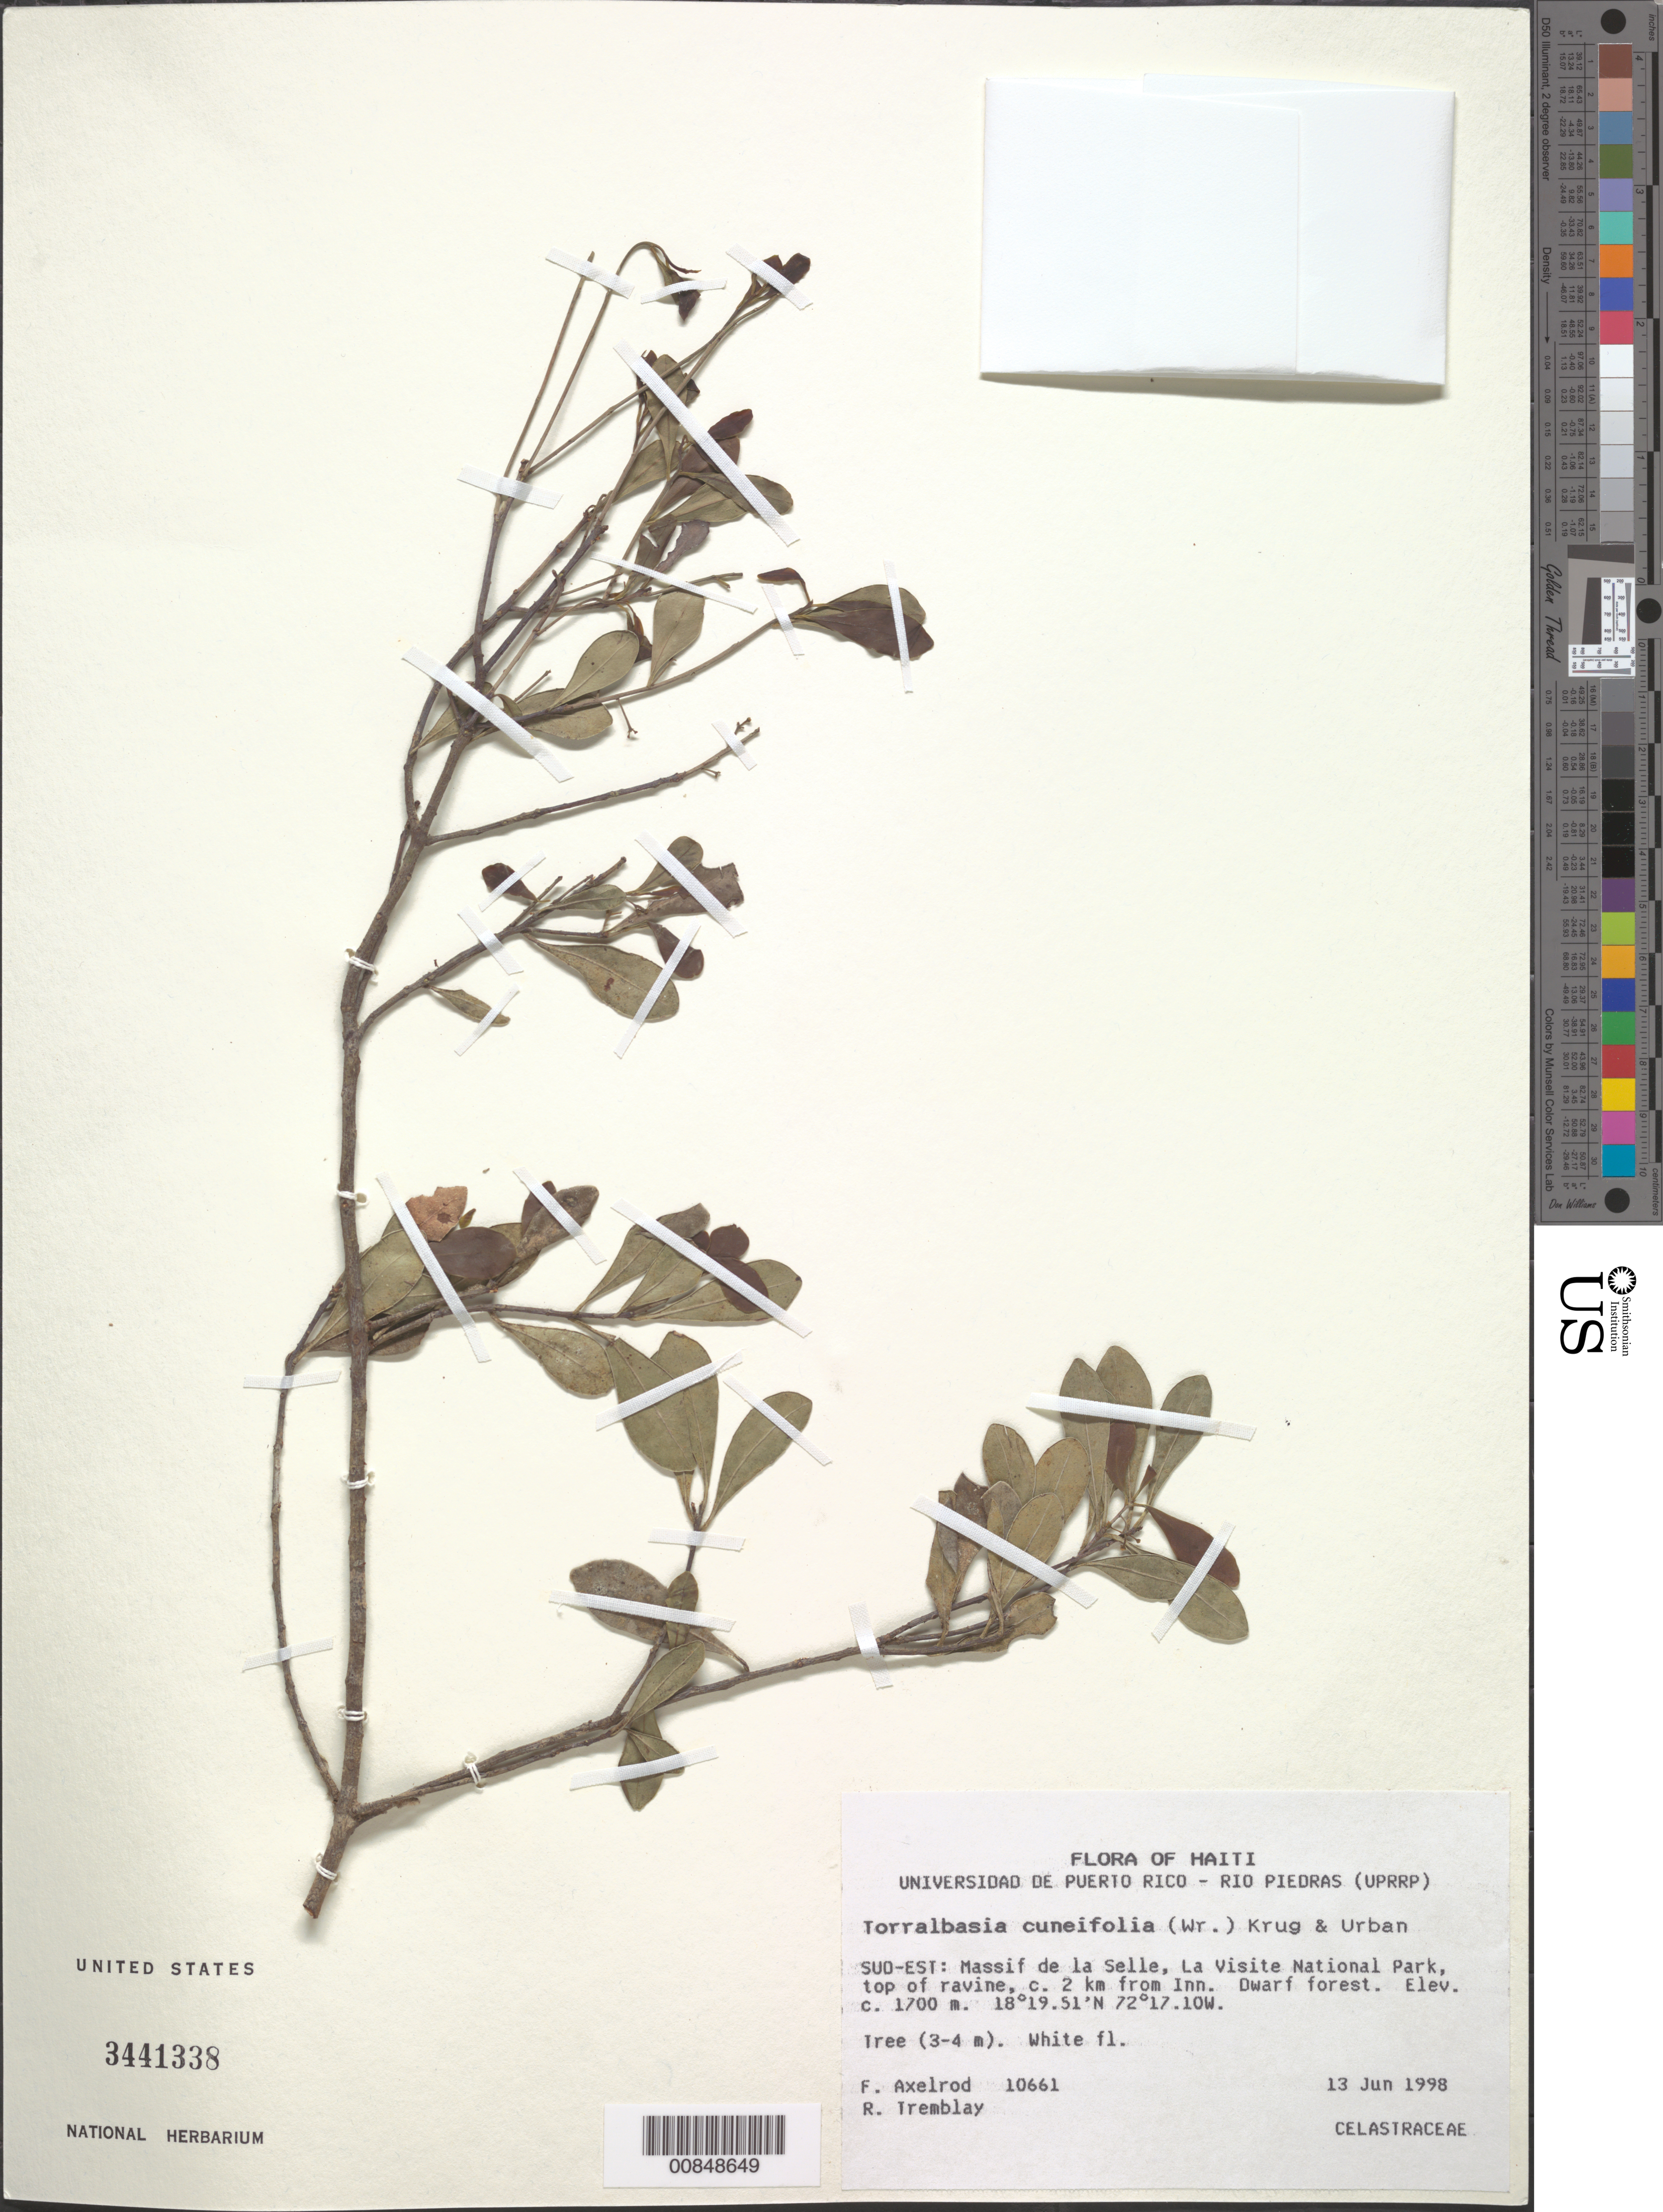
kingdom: Plantae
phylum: Tracheophyta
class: Magnoliopsida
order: Celastrales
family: Celastraceae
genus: Torralbasia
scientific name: Torralbasia cuneifolia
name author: (C. Wright ex Griseb.) Krug & Urb.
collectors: F. S. Axelrod & R. L. Tremblay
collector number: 10661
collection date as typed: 13 Jun 1998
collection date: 1998-06-13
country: Haiti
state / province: Sud-Est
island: Hispaniola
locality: Massif de la Selle, La Visite National Park, ca. 2 km from Inn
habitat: Top of ravine in dwarf forest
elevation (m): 1700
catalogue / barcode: US 3441338